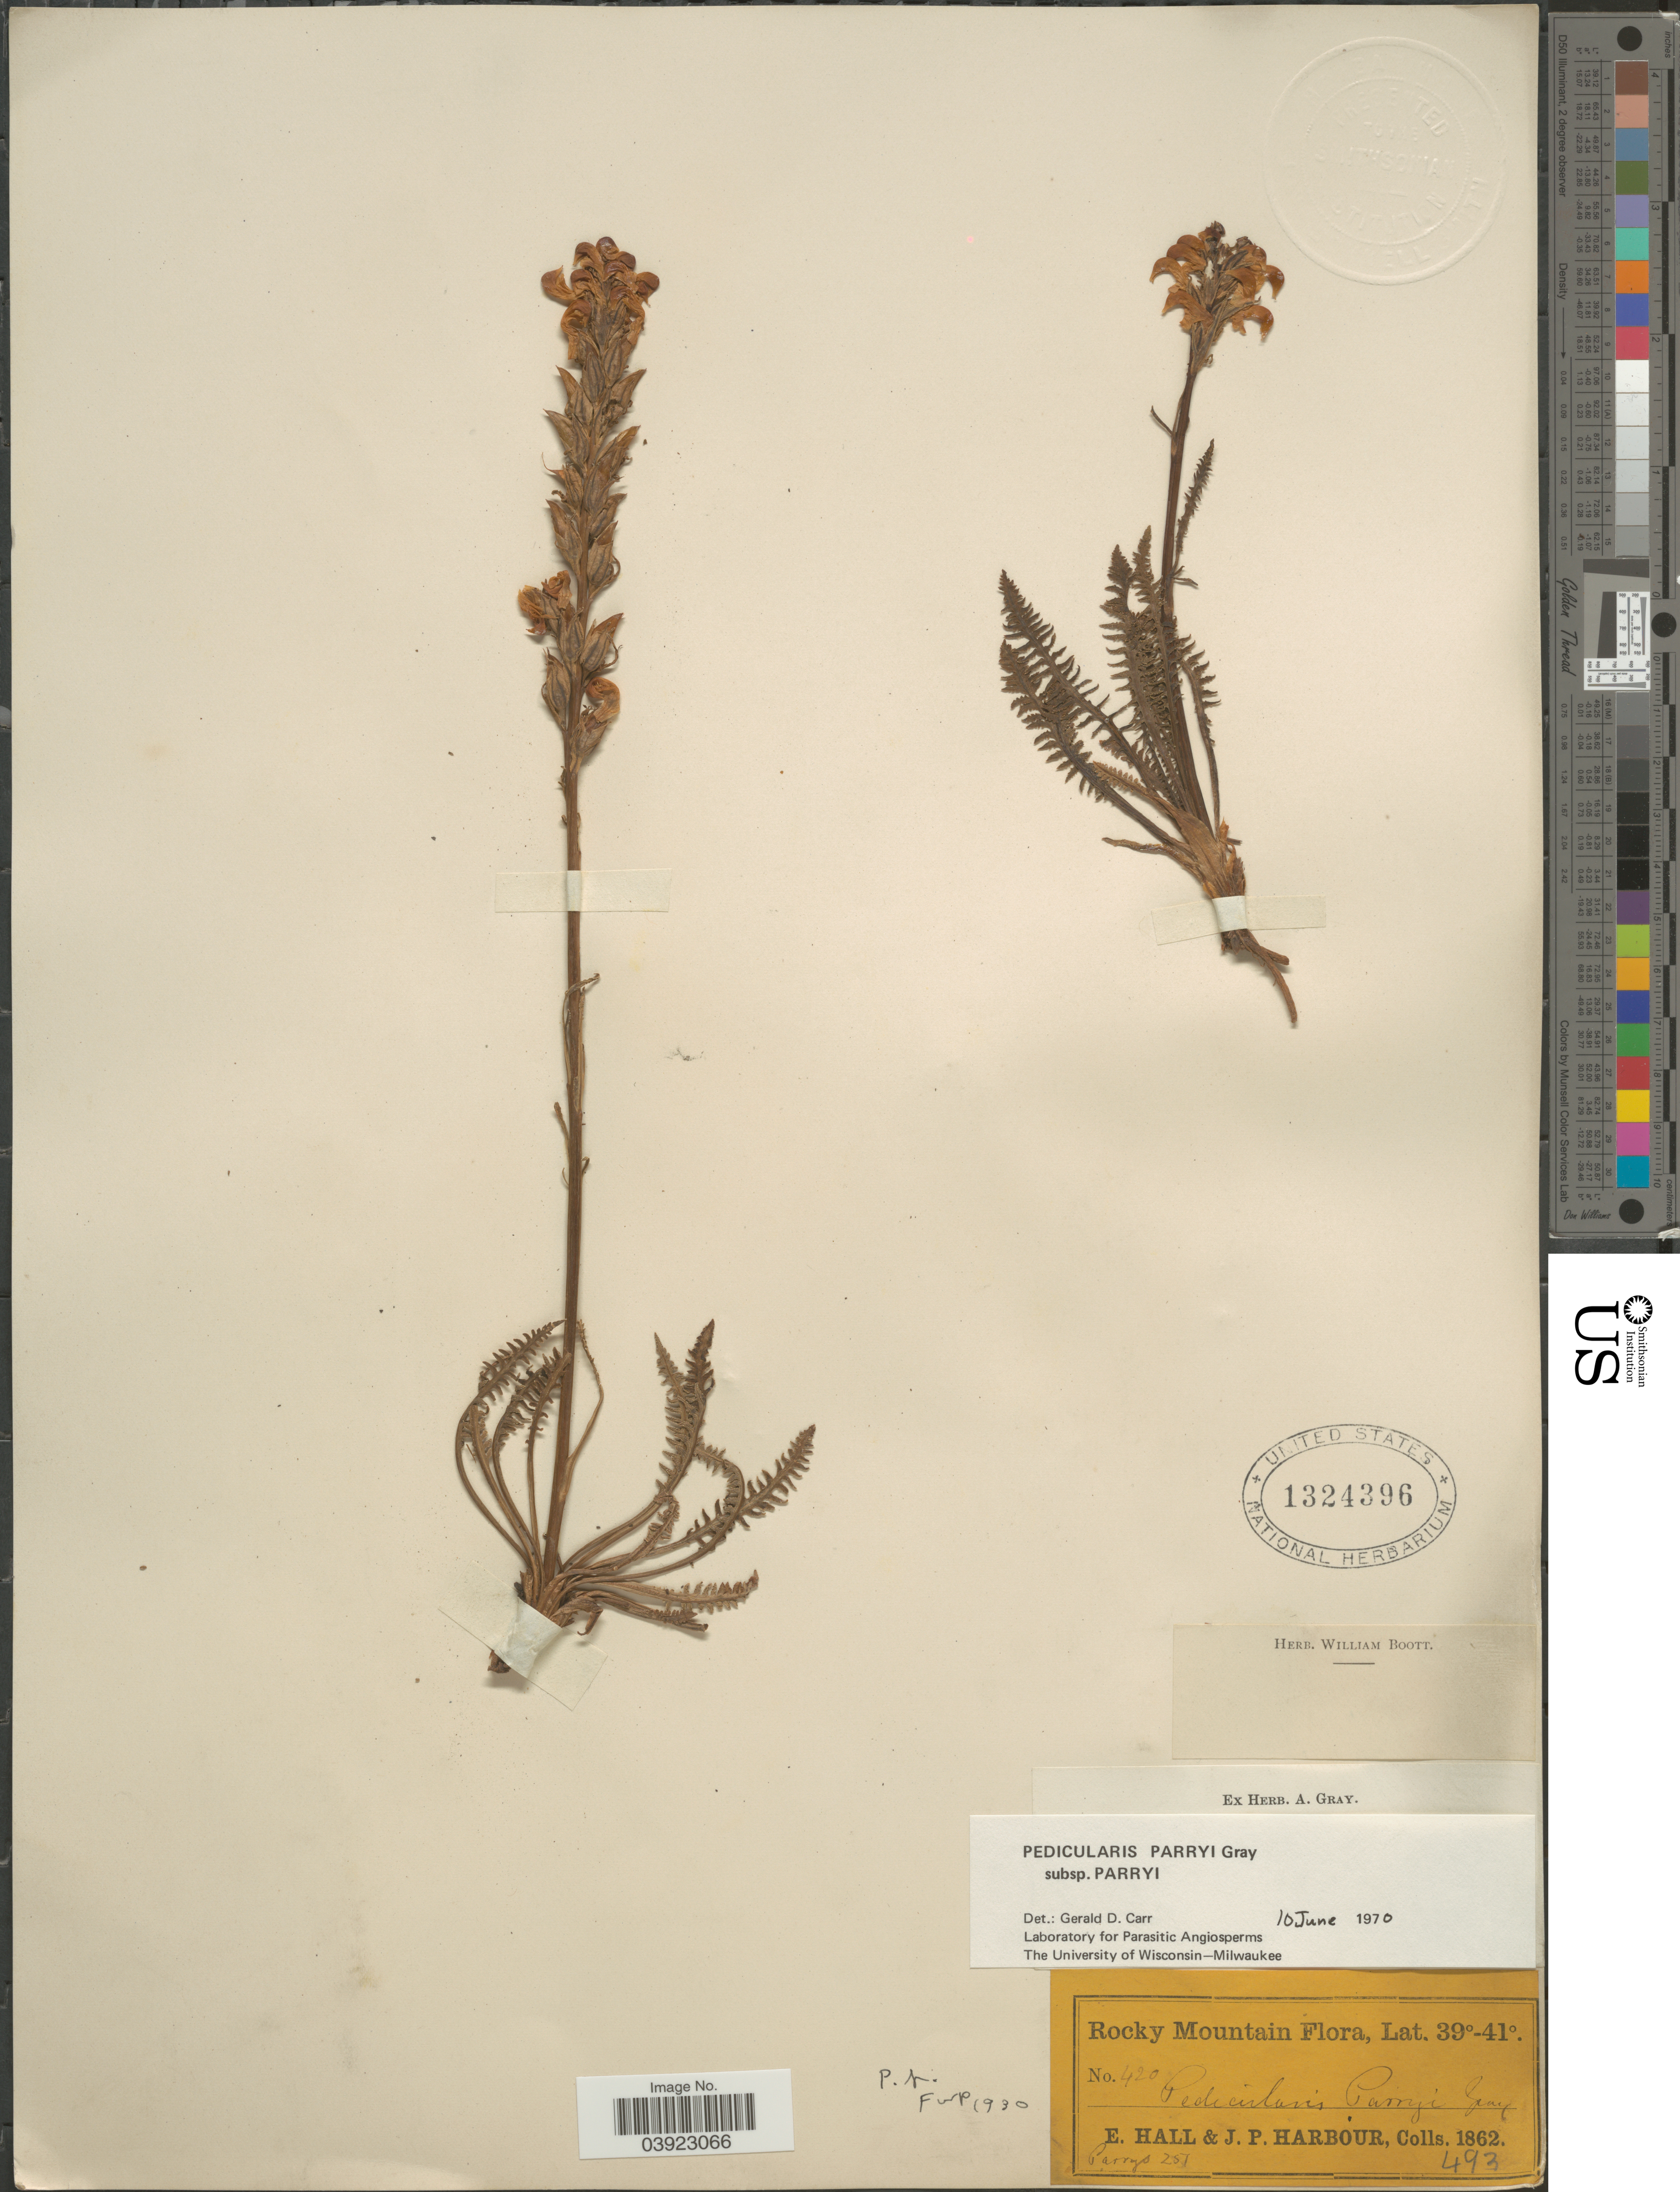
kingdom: Plantae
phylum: Tracheophyta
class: Magnoliopsida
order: Lamiales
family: Orobanchaceae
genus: Pedicularis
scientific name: Pedicularis parryi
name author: A. Gray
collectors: E. Hall & J. Harbour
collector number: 420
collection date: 1862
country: United States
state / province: Colorado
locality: Rocky Mountain.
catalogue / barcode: US 1324396